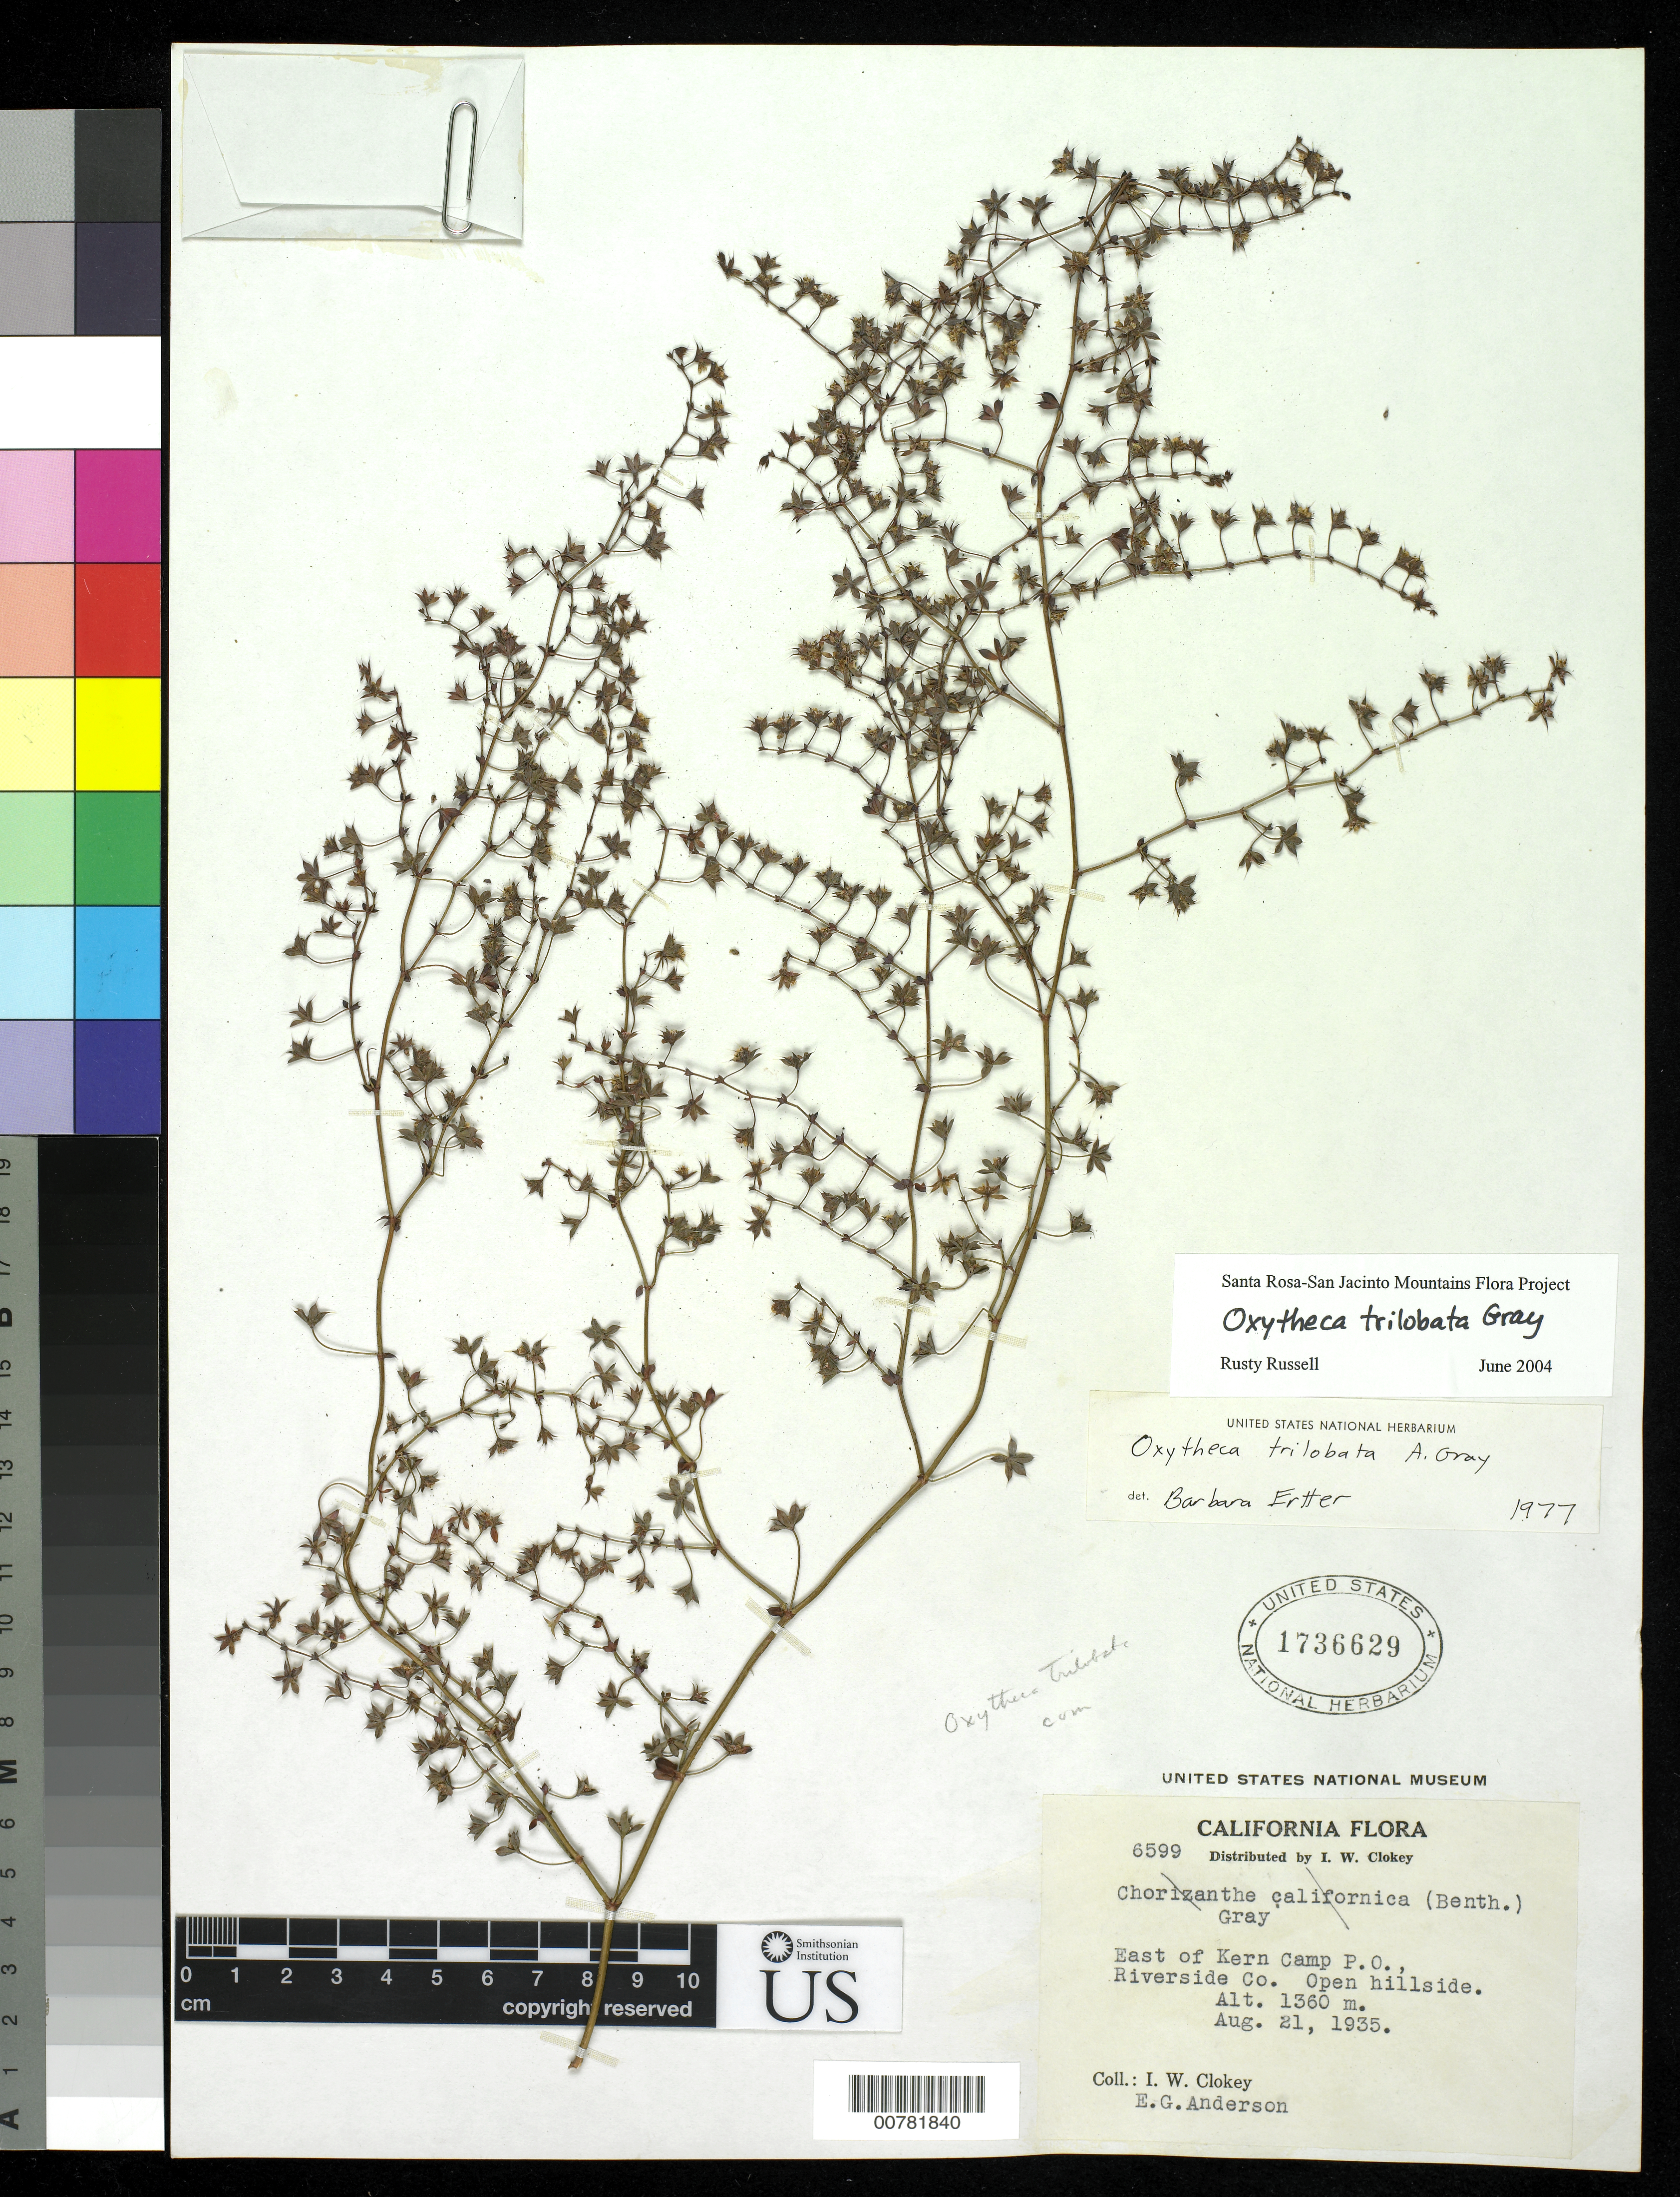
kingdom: Plantae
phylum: Tracheophyta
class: Magnoliopsida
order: Caryophyllales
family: Polygonaceae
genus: Sidotheca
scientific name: Sidotheca trilobata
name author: (A. Gray) Reveal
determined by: Strong, Mark T., (BOT), Smithsonian Institution - National Museum of Natural History (UNITED STATES)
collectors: I. W. Clokey & E. G. Anderson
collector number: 6599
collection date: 1935-08-21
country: United States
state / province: California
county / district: Riverside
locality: East of Kern Camp P.O., Riverside Co.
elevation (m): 1360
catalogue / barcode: US 1736629